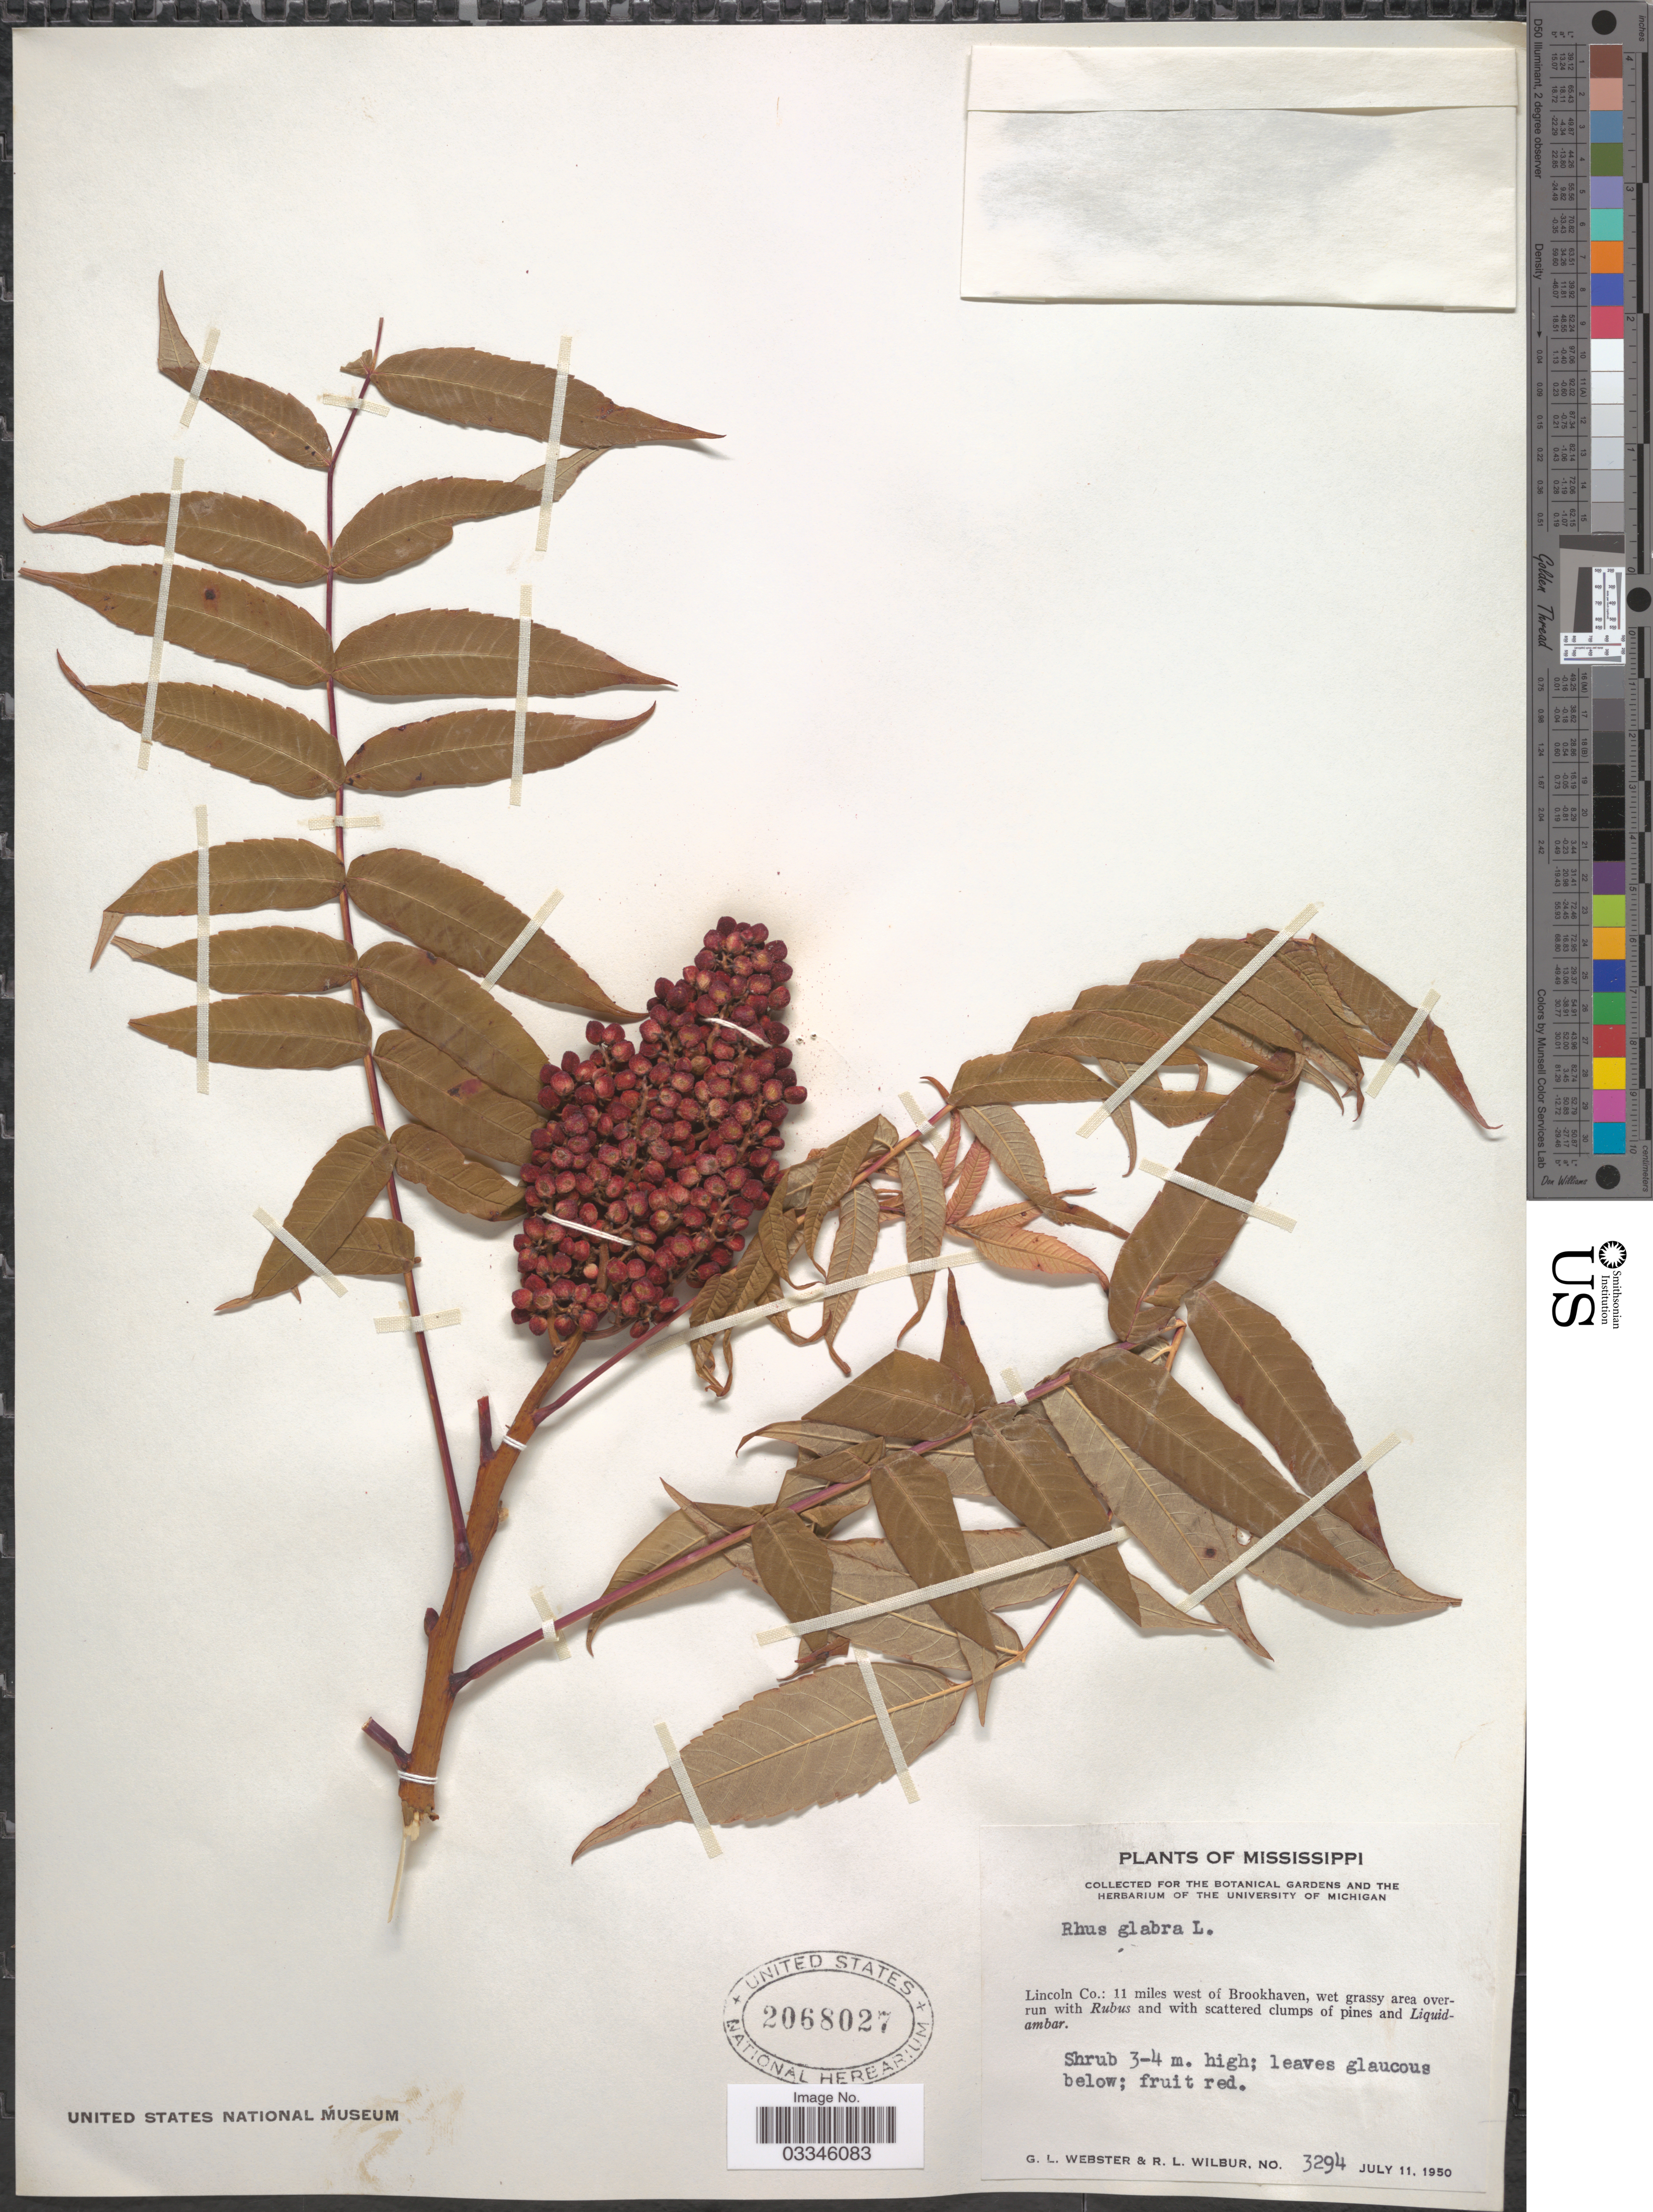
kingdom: Plantae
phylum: Tracheophyta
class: Magnoliopsida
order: Sapindales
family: Anacardiaceae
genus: Rhus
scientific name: Rhus glabra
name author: L.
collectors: G. L. Webster & R. L. Wilbur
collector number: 3294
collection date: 1950-07-11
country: United States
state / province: Mississippi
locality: Lincoln Co.: 11 miles west of Brookhaven.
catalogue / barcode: US 2068027